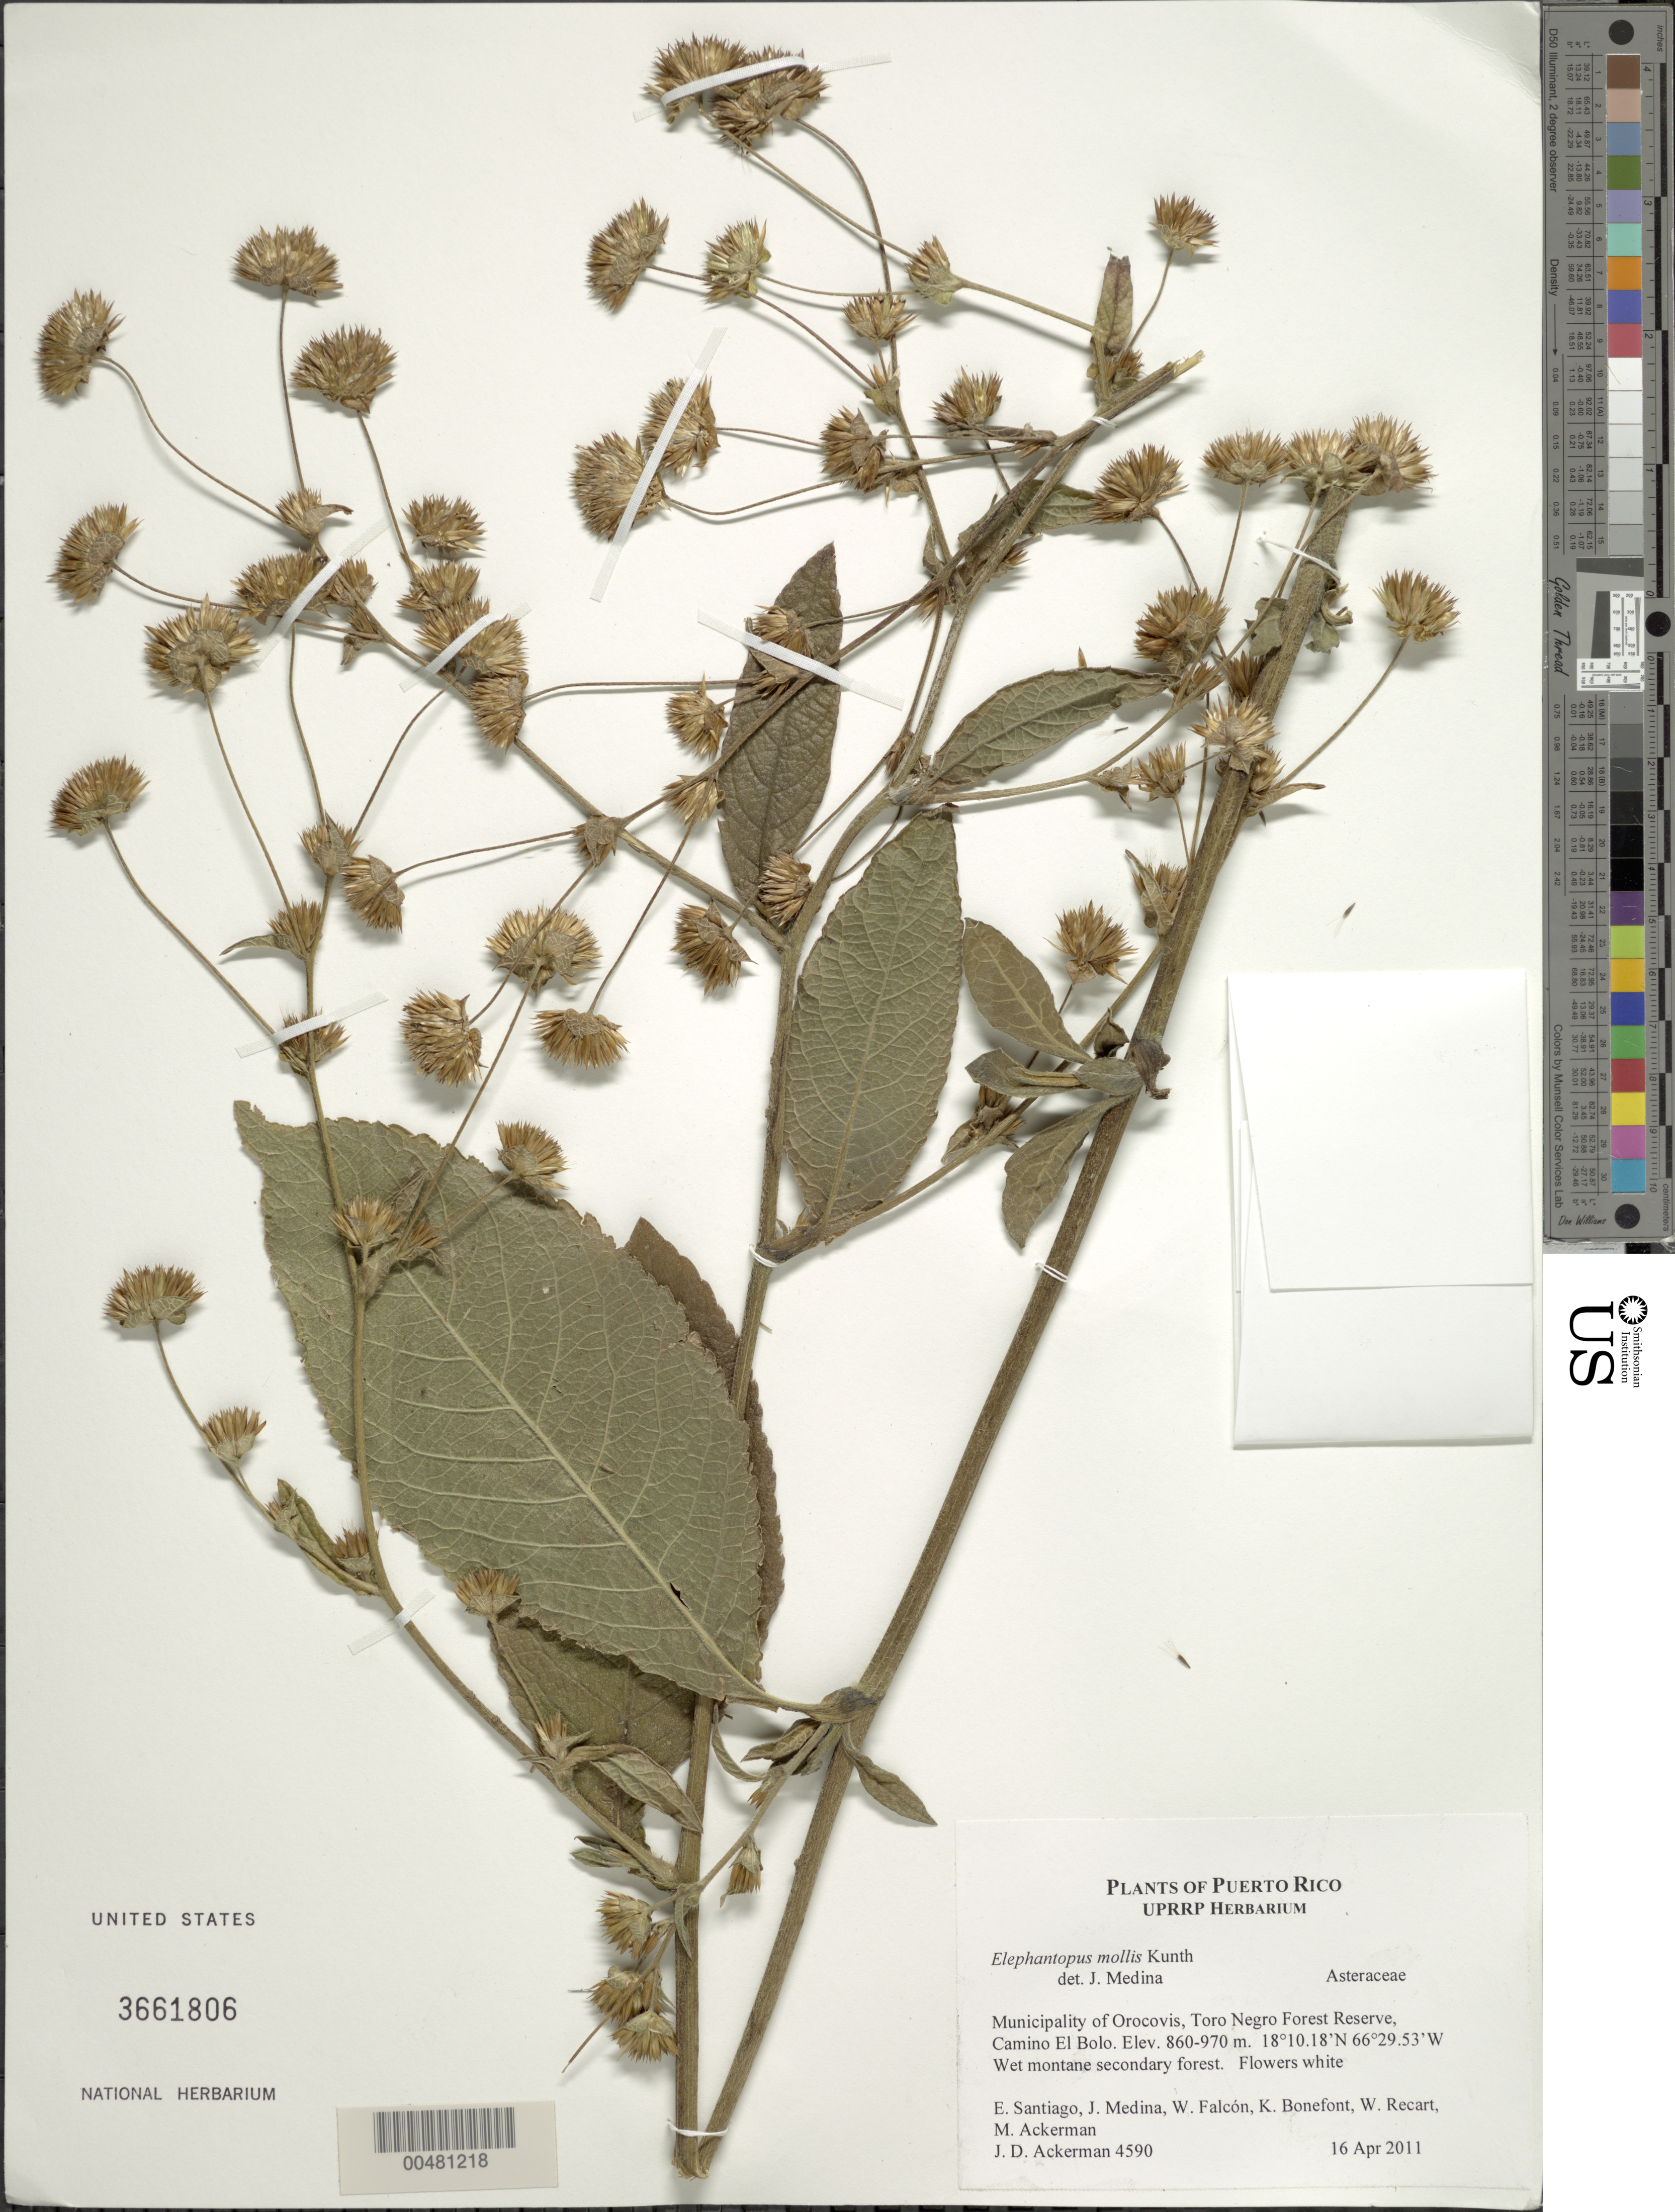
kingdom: Plantae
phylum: Tracheophyta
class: Magnoliopsida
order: Asterales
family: Asteraceae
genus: Elephantopus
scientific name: Elephantopus mollis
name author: Kunth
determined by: Medina, Jesus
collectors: J. D. Ackerman, E. Santiago, J. Medina, W. Falcón, K. Bonefont, W. Recart & M. Ackerman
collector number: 4590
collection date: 2011-04-16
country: Puerto Rico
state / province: Orocovis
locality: Toro Negro Forest Reserve, Camino El Bolo.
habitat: Wet montane secondary forest.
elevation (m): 860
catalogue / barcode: US 3661806